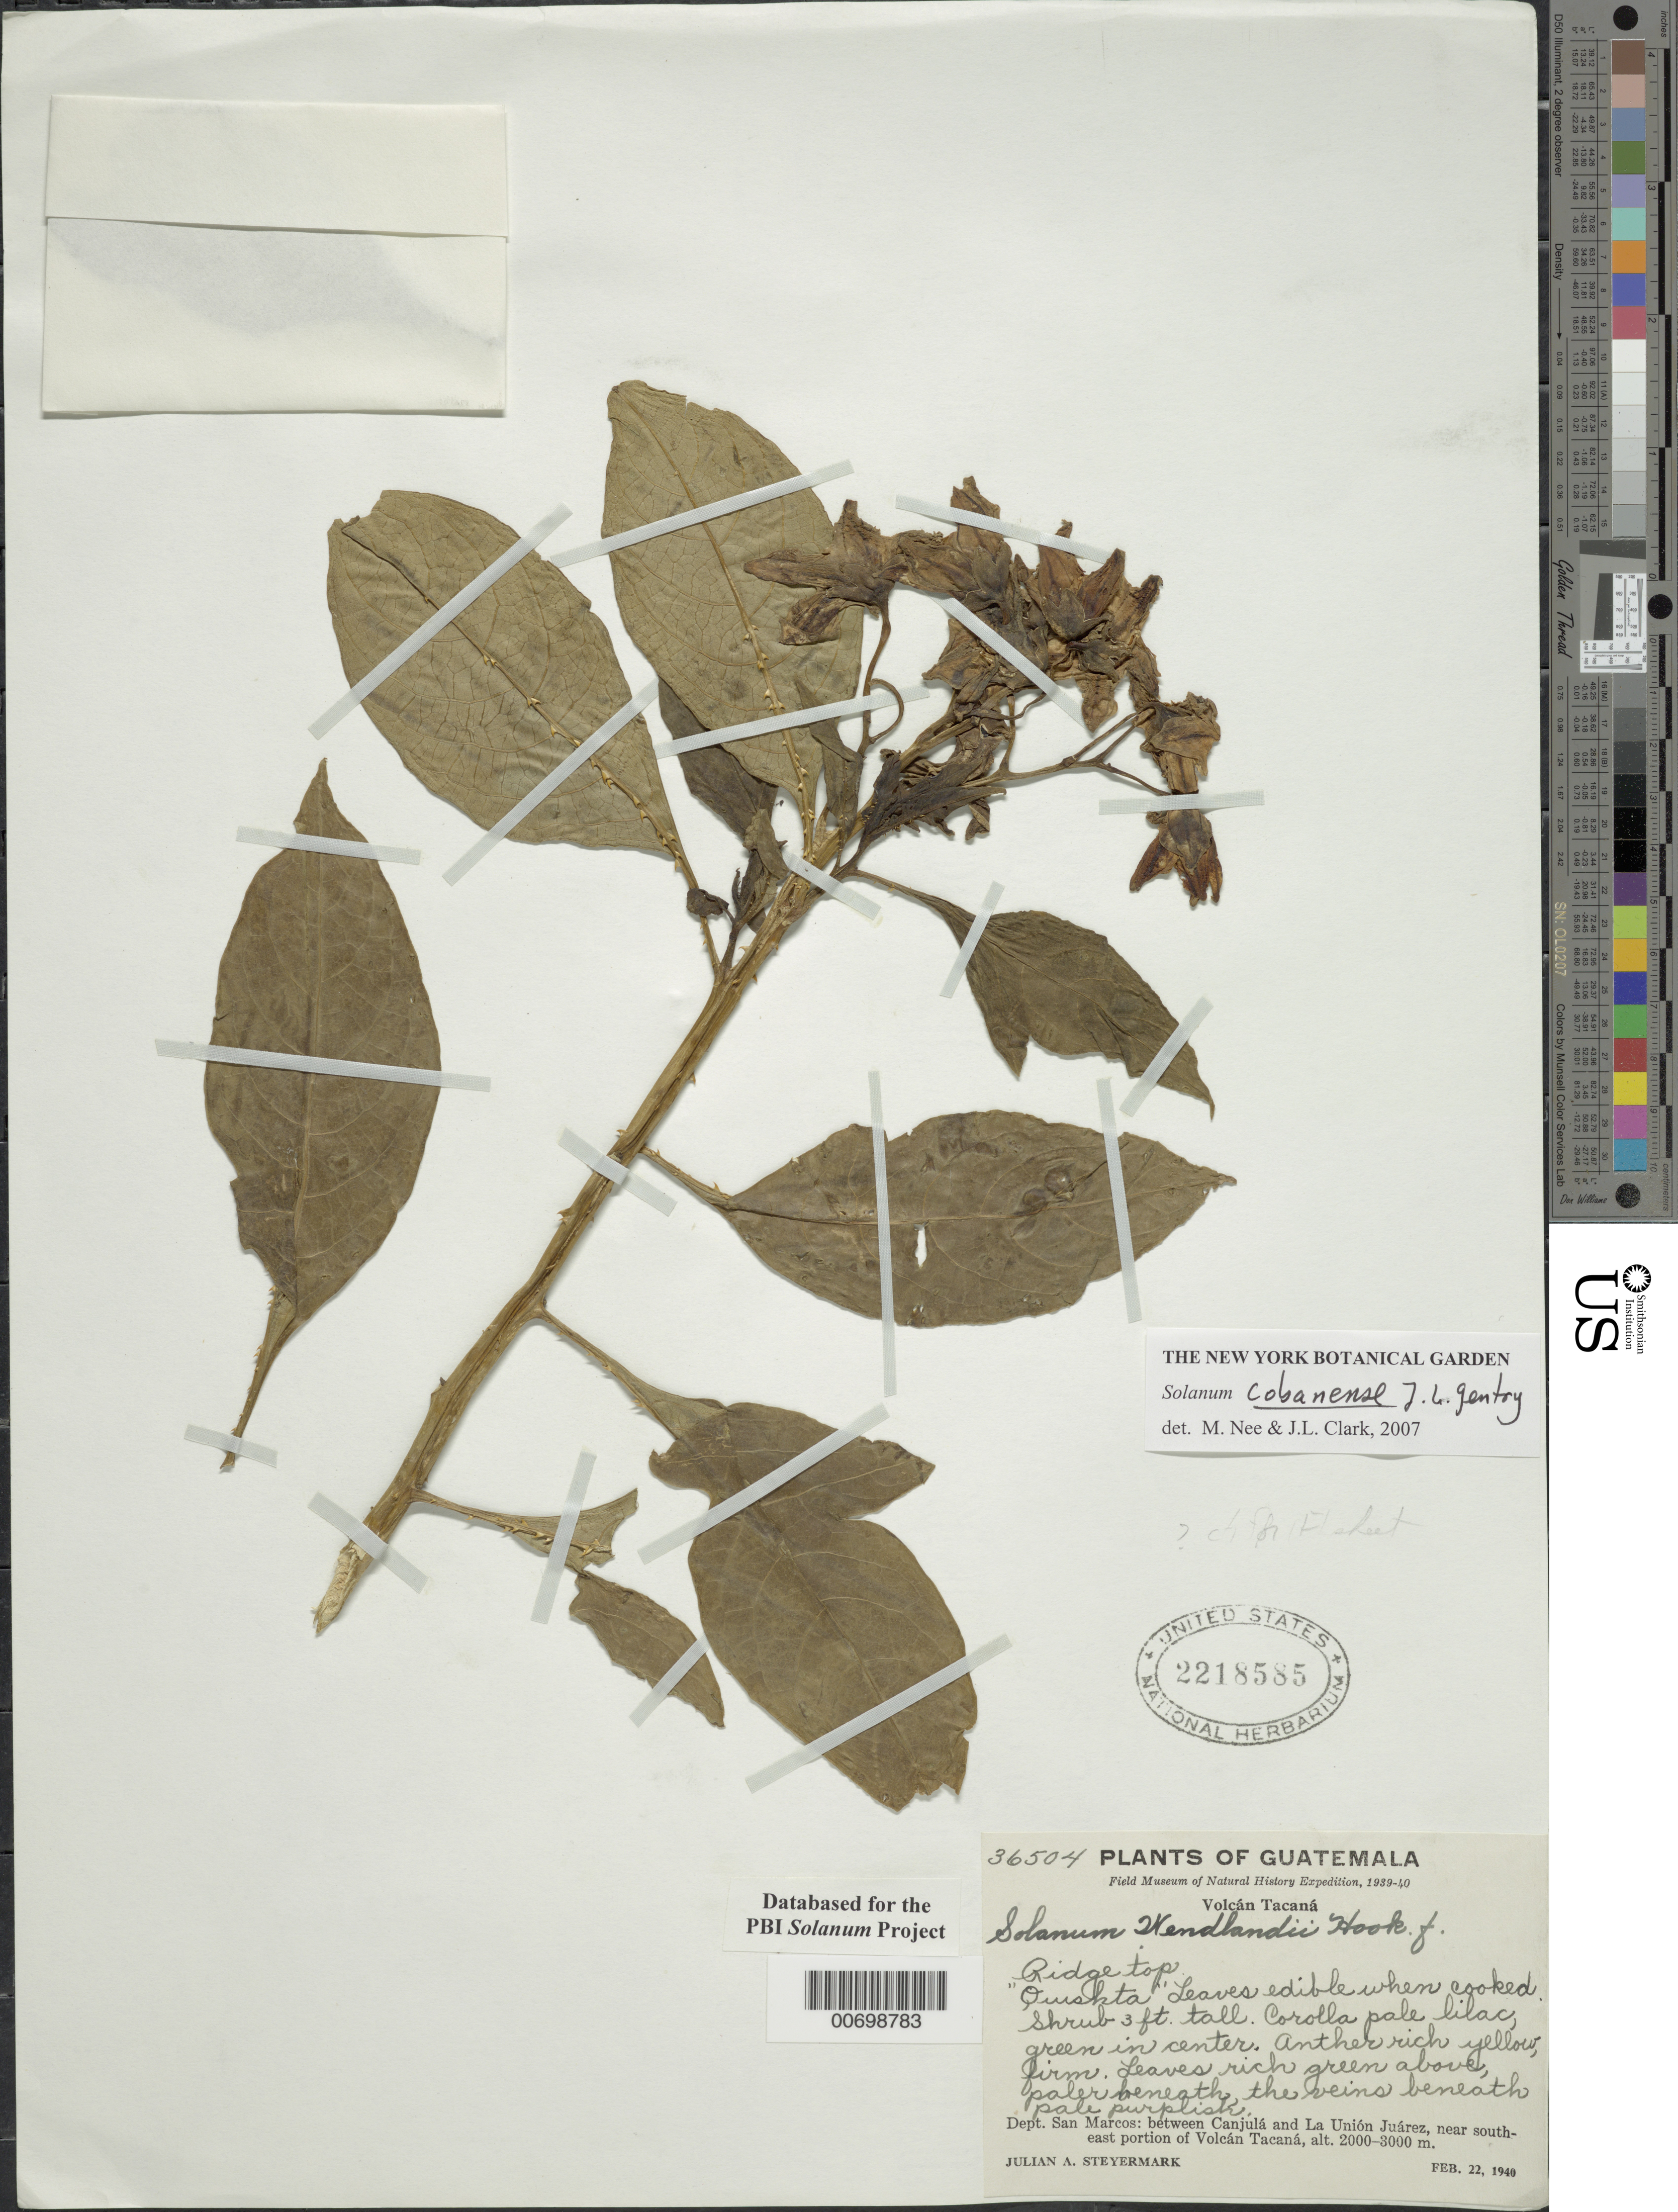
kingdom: Plantae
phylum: Tracheophyta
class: Magnoliopsida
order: Solanales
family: Solanaceae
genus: Solanum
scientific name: Solanum wendlandii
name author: Hook. f.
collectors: J. Steyermark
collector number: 36504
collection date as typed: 22 Feb 1940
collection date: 1940-02-22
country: Guatemala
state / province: San Marcos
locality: Between Canjula and La Union Juarez, near SE portion of volcan Tacana. Ridge top.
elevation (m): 2000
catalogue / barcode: US 2218585